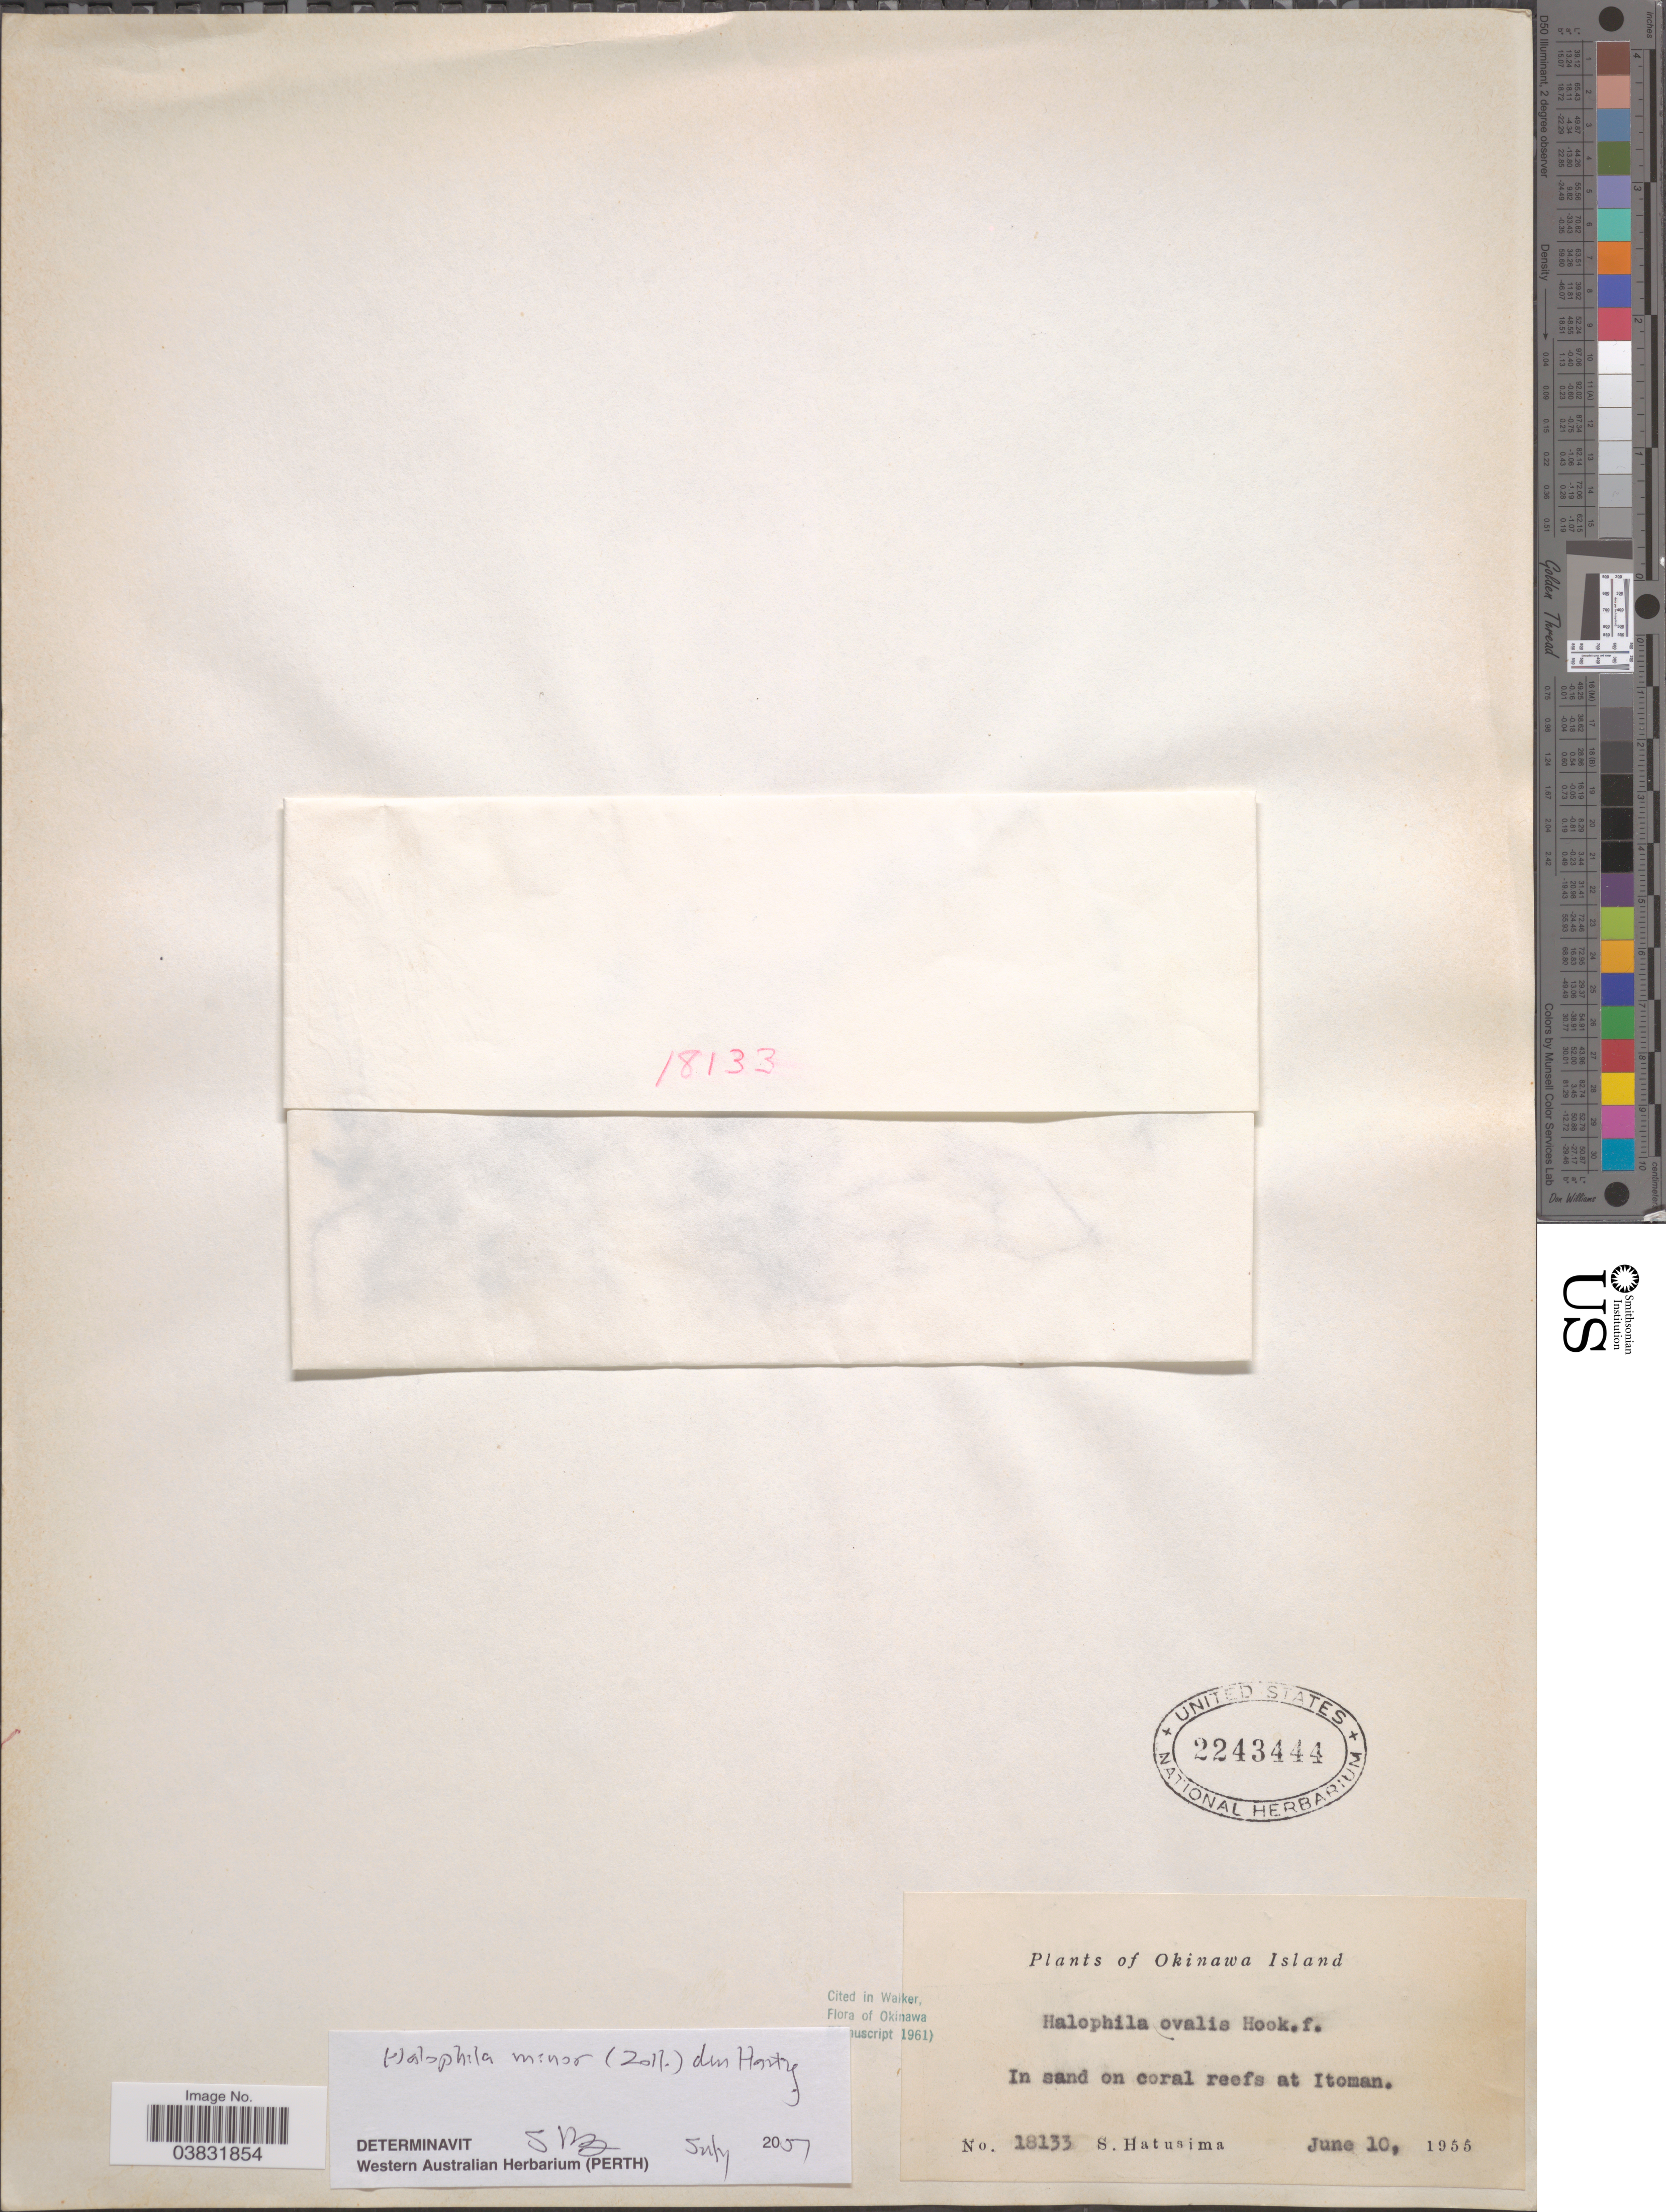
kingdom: Plantae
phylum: Tracheophyta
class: Liliopsida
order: Alismatales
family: Hydrocharitaceae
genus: Halophila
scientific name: Halophila minor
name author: (Zoll.) Hartog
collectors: S. Hatusima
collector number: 18133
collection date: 1955-06-10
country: Japan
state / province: Okinawa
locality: Okinawa Island. In sand on coral reefs at Itoman.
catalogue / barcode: US 2243444